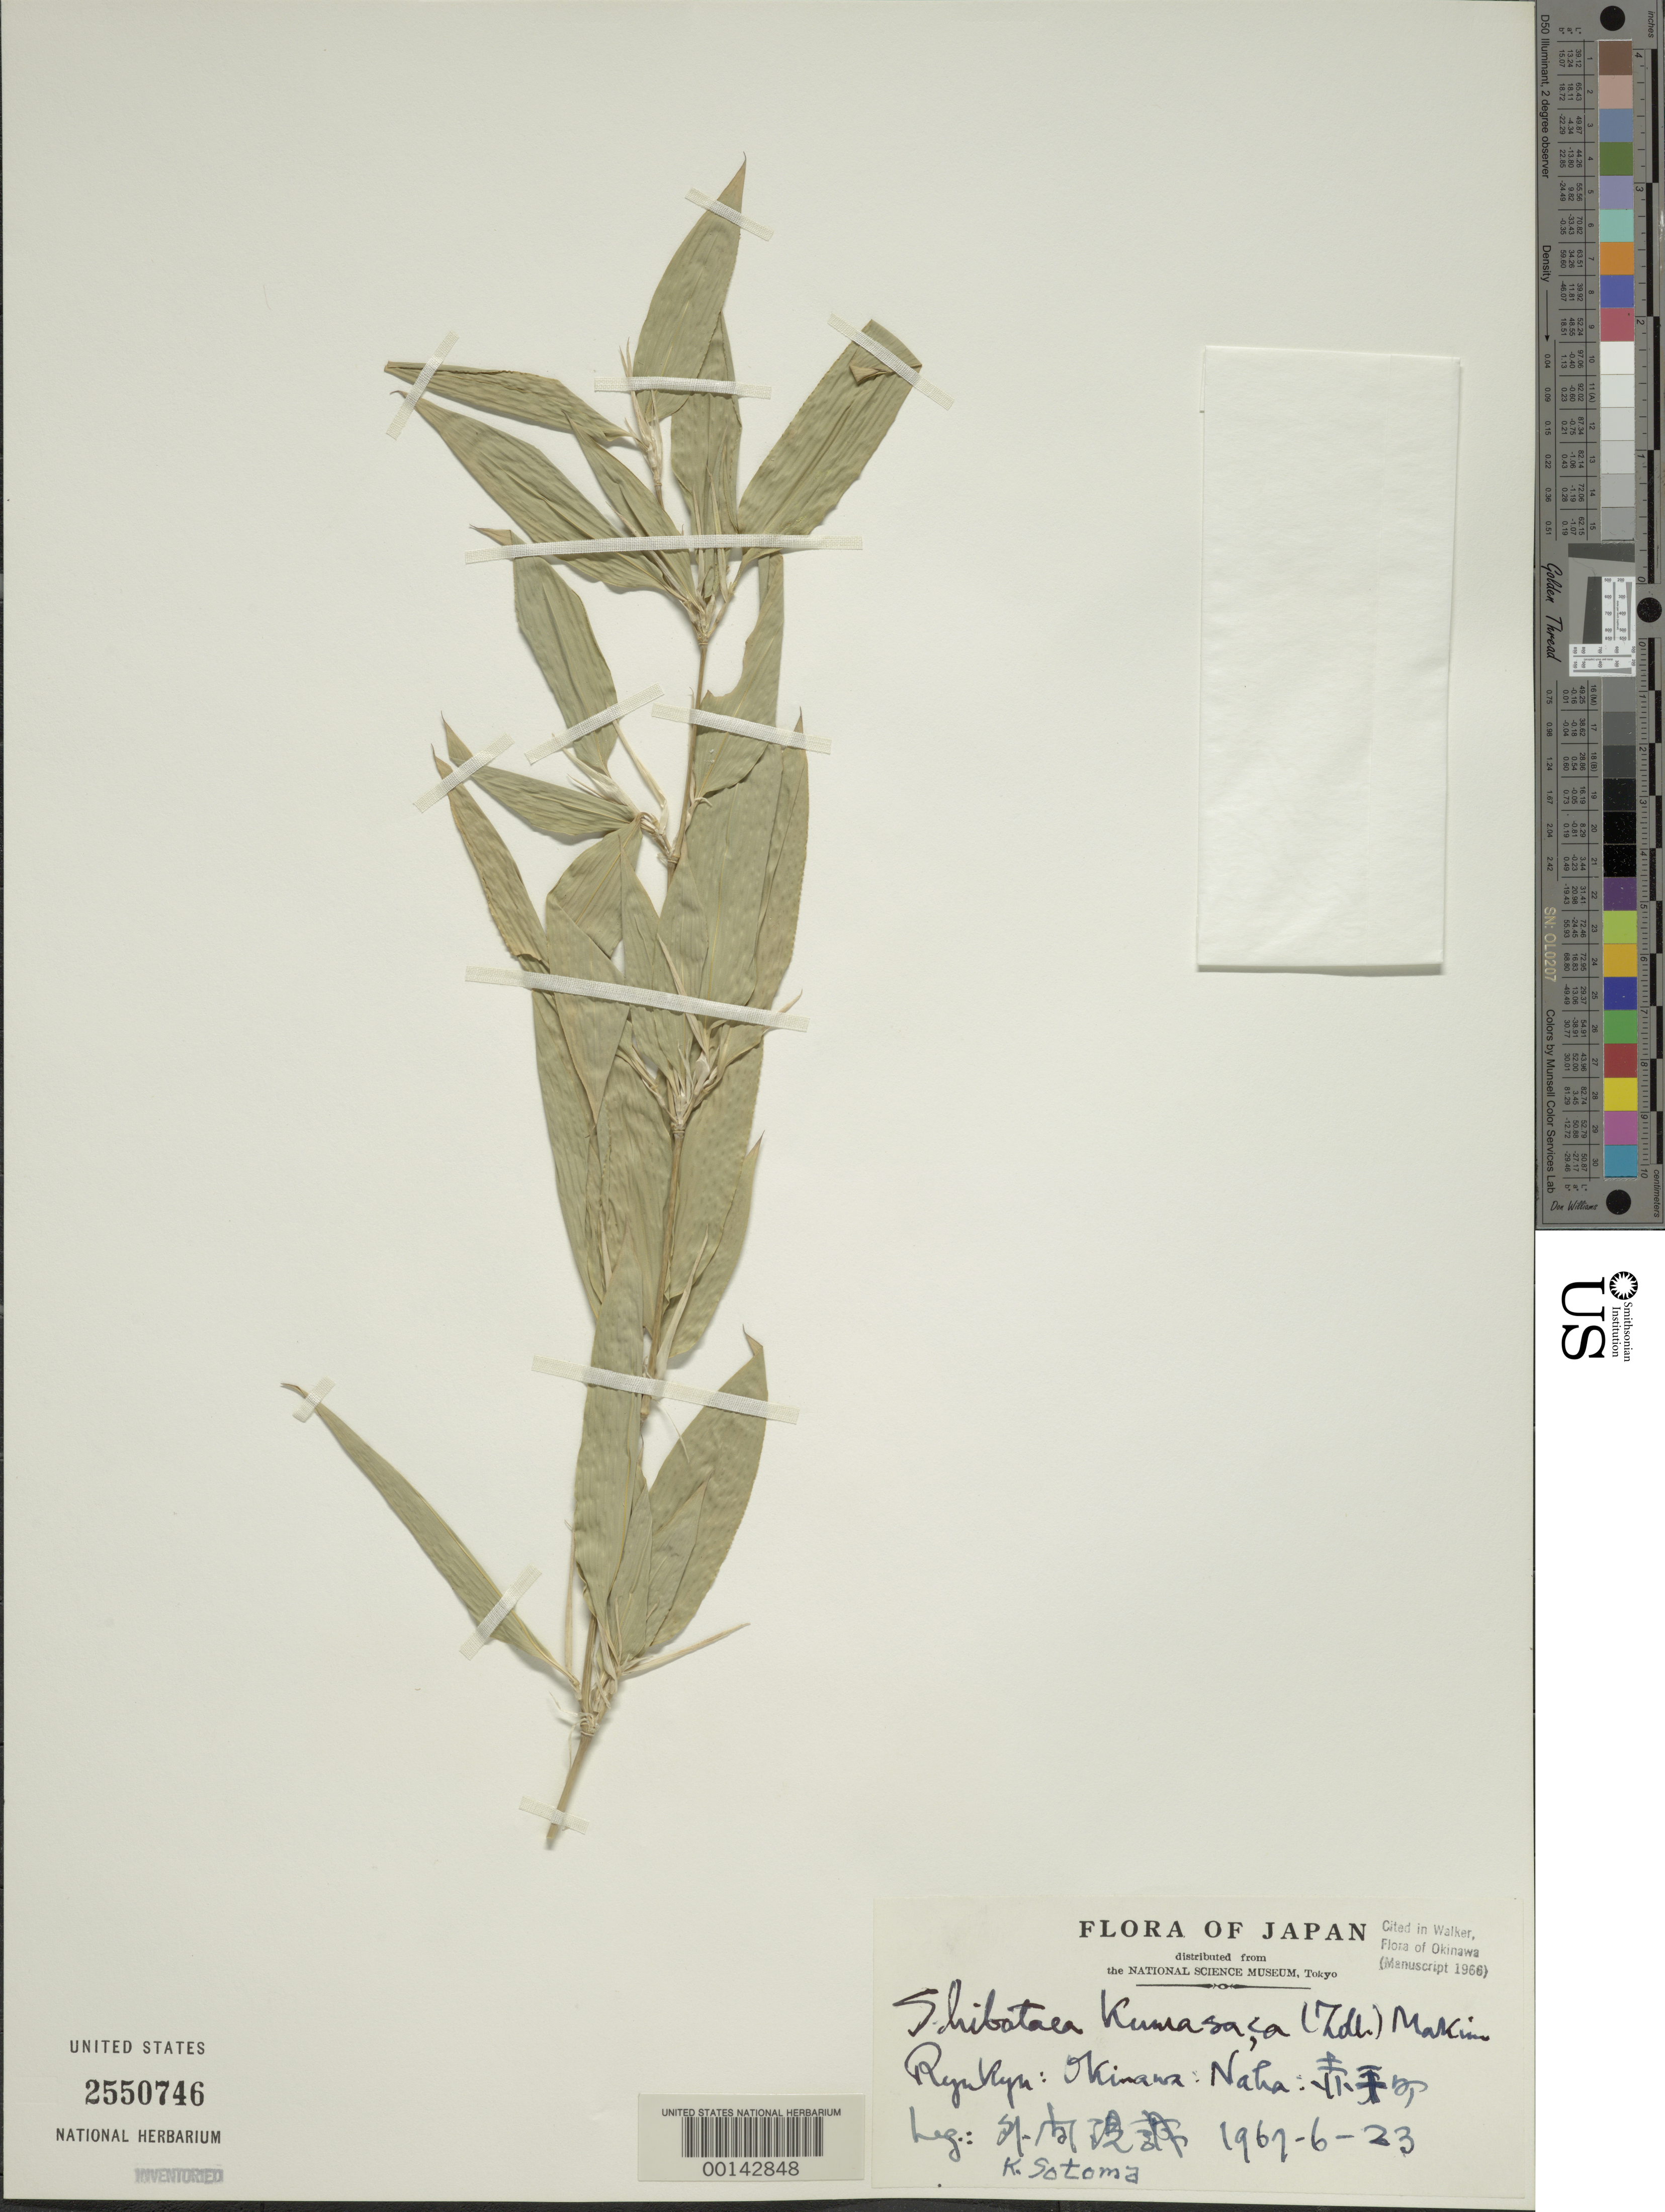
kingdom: Plantae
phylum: Tracheophyta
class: Liliopsida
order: Poales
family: Poaceae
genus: Shibataea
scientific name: Shibataea kumasasa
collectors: K. Sotoma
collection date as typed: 23 Jun 1967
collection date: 1967-06-23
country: Japan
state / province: Okinawa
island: Ryukyu Is.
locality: Naha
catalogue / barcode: US 2550746